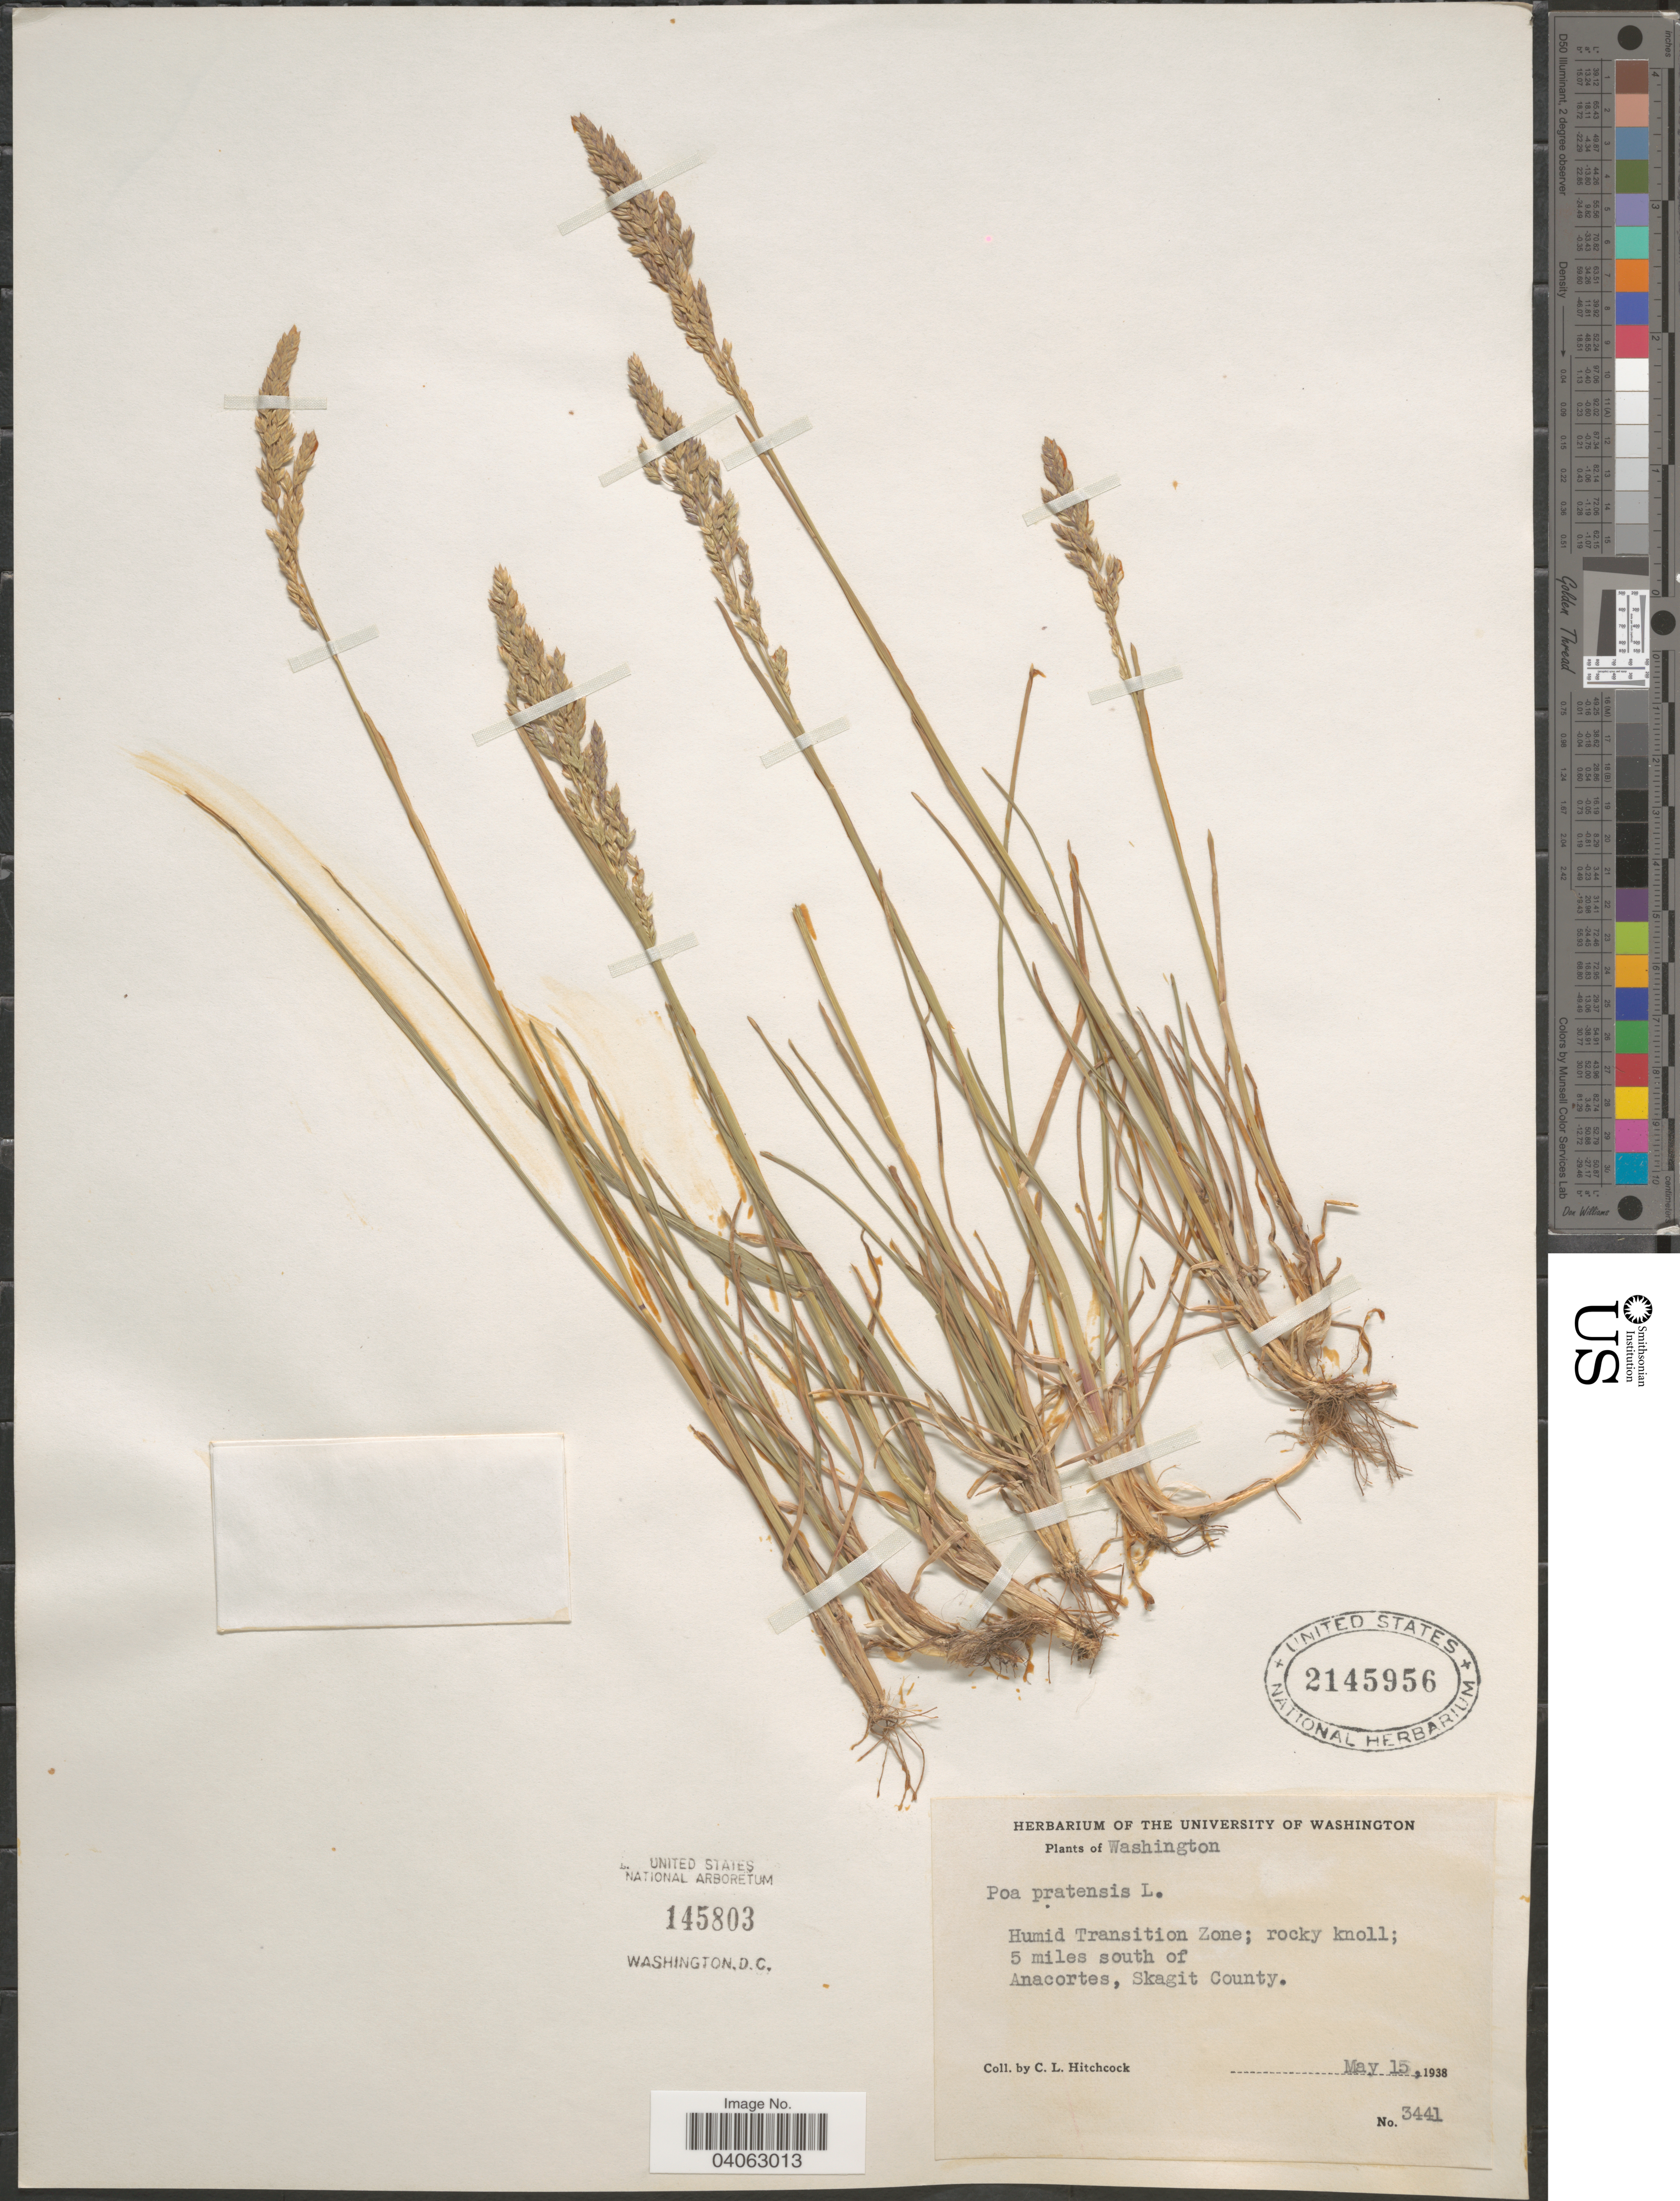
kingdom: Plantae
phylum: Tracheophyta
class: Liliopsida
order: Poales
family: Poaceae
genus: Poa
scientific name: Poa pratensis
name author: L.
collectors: C. L. Hitchcock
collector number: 3441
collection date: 1938-05-15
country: United States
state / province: Washington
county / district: Skagit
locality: Humid Transition Zone; 5 miles south of Anacortes, Skagit County.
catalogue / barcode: US 2145956